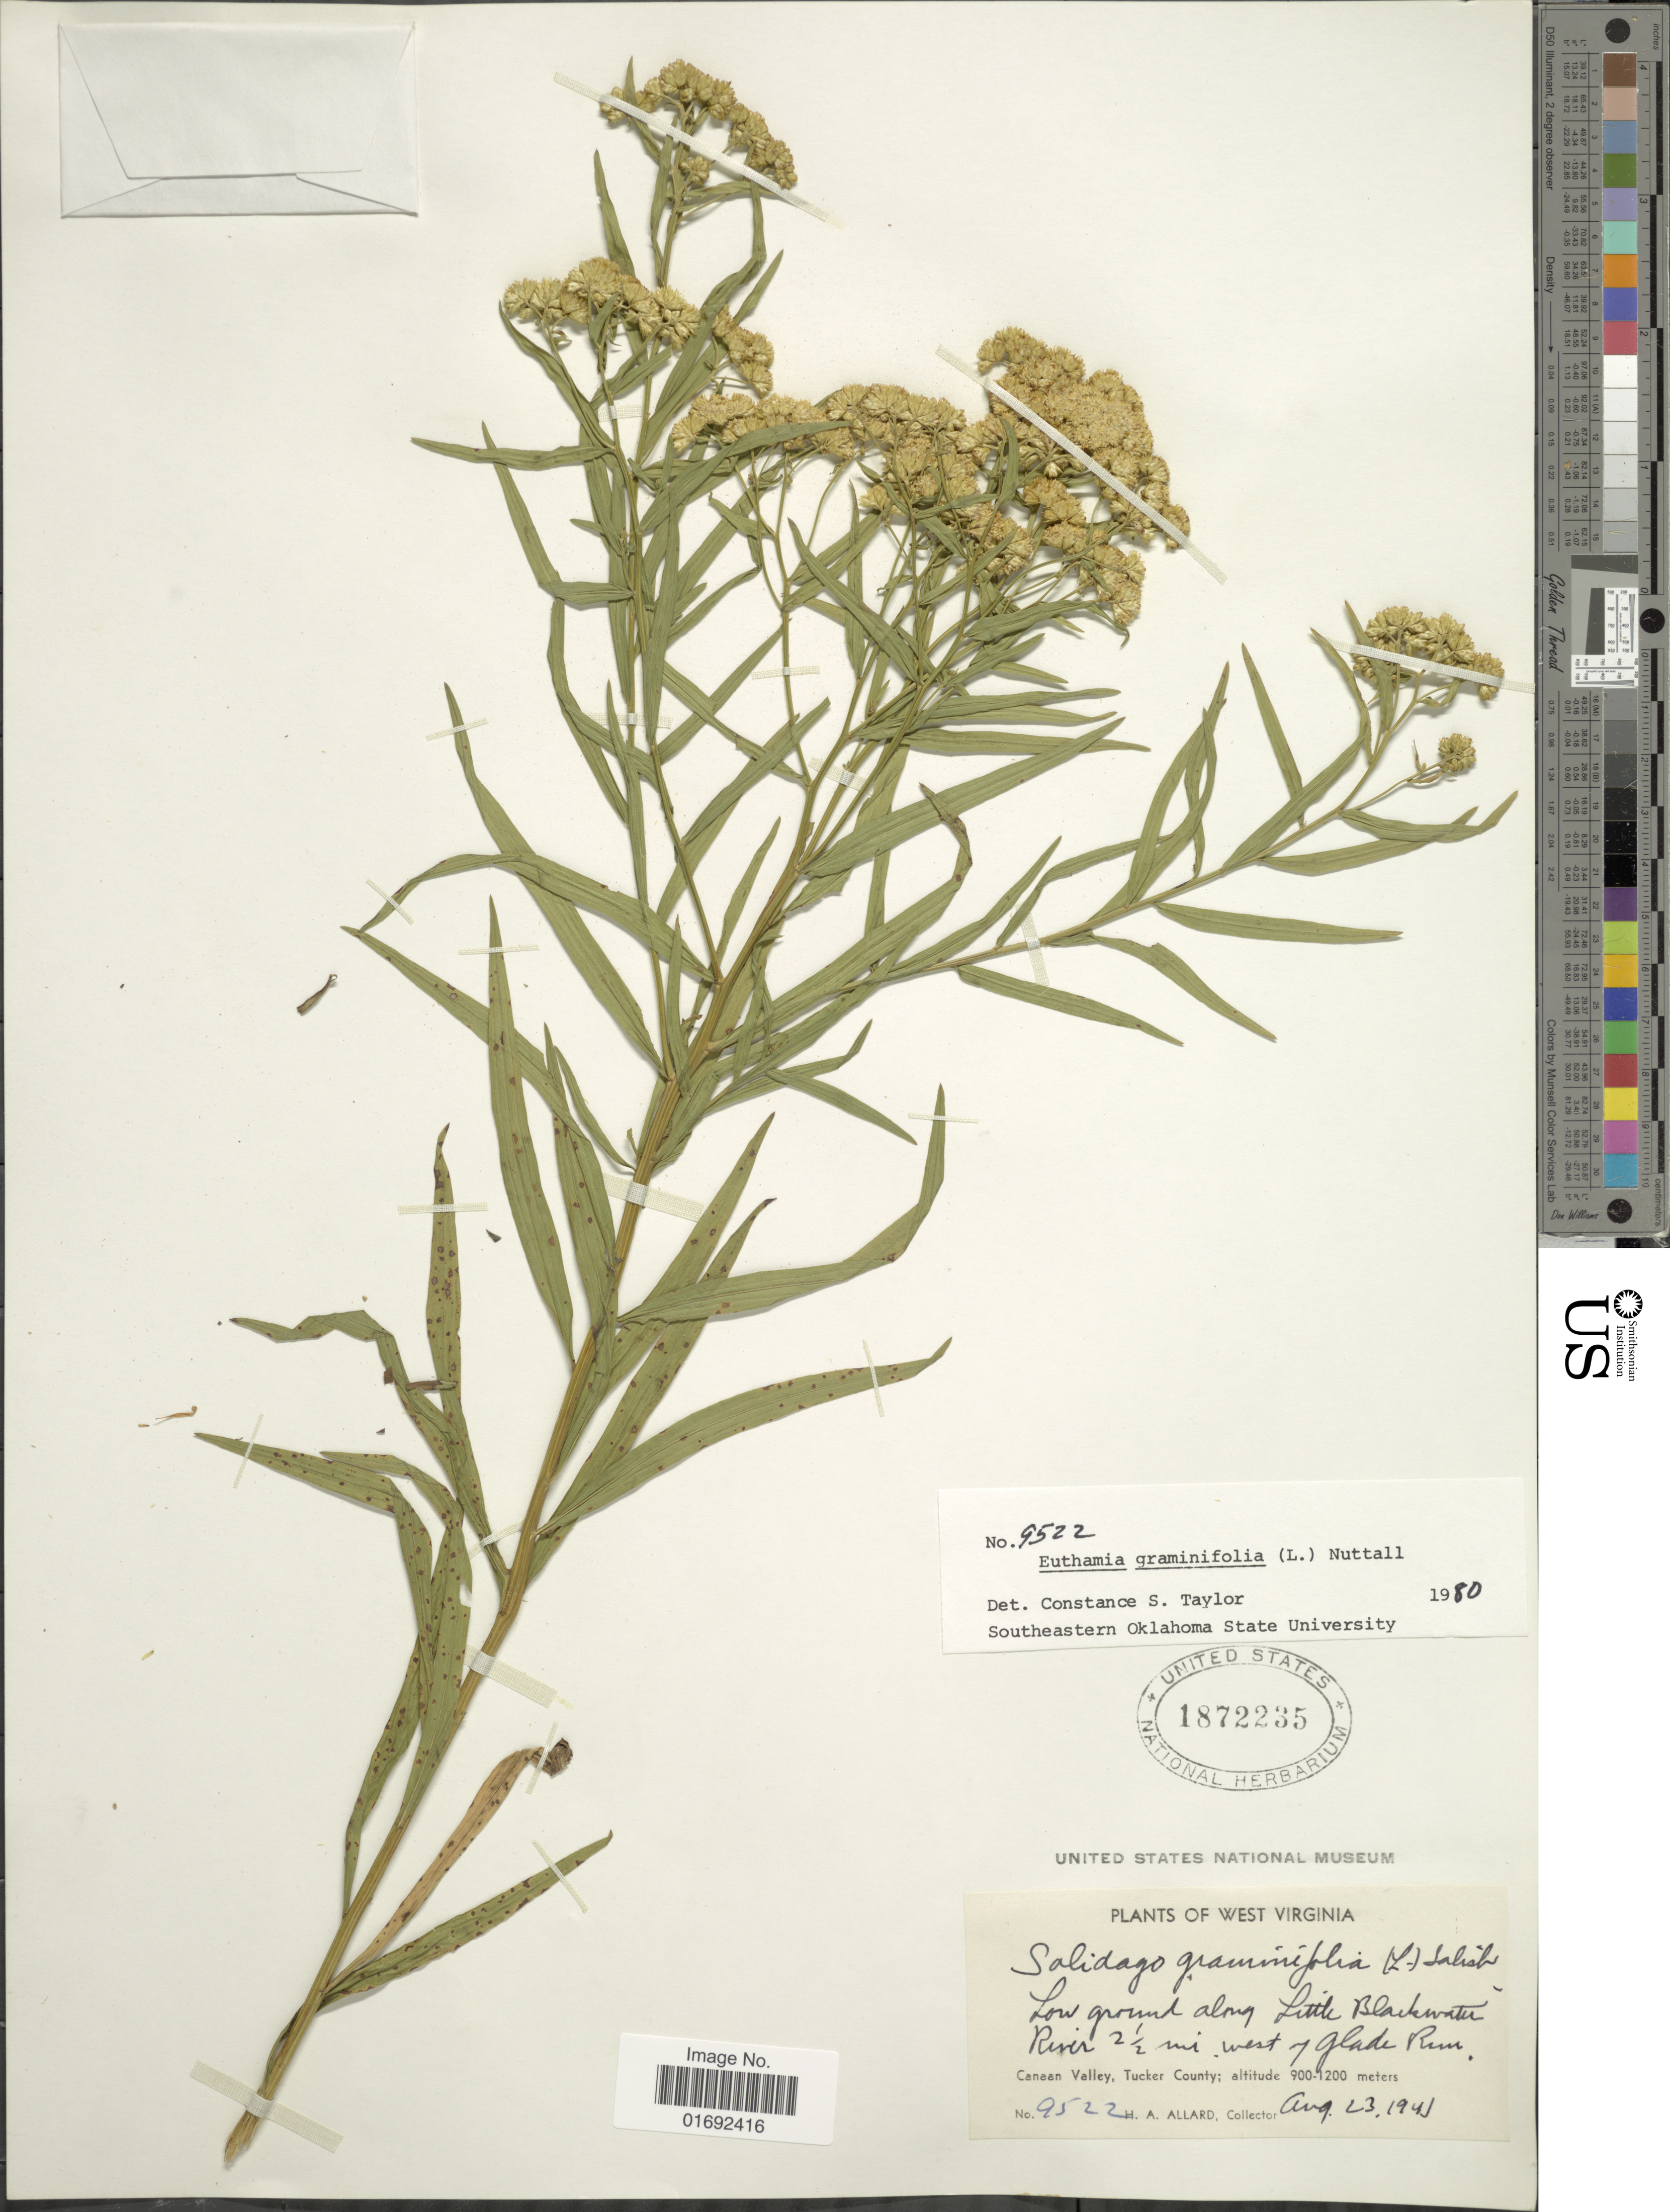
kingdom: Plantae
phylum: Tracheophyta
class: Magnoliopsida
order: Asterales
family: Asteraceae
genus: Euthamia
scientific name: Euthamia graminifolia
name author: (L.) Nutt.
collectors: H. A. Allard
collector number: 9522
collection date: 1945-08-23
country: United States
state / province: West Virginia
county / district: Tucker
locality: Along Little Blackwater River 2½ mi. west of Glade Run, Canaan Valley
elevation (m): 900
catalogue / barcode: US 1872235